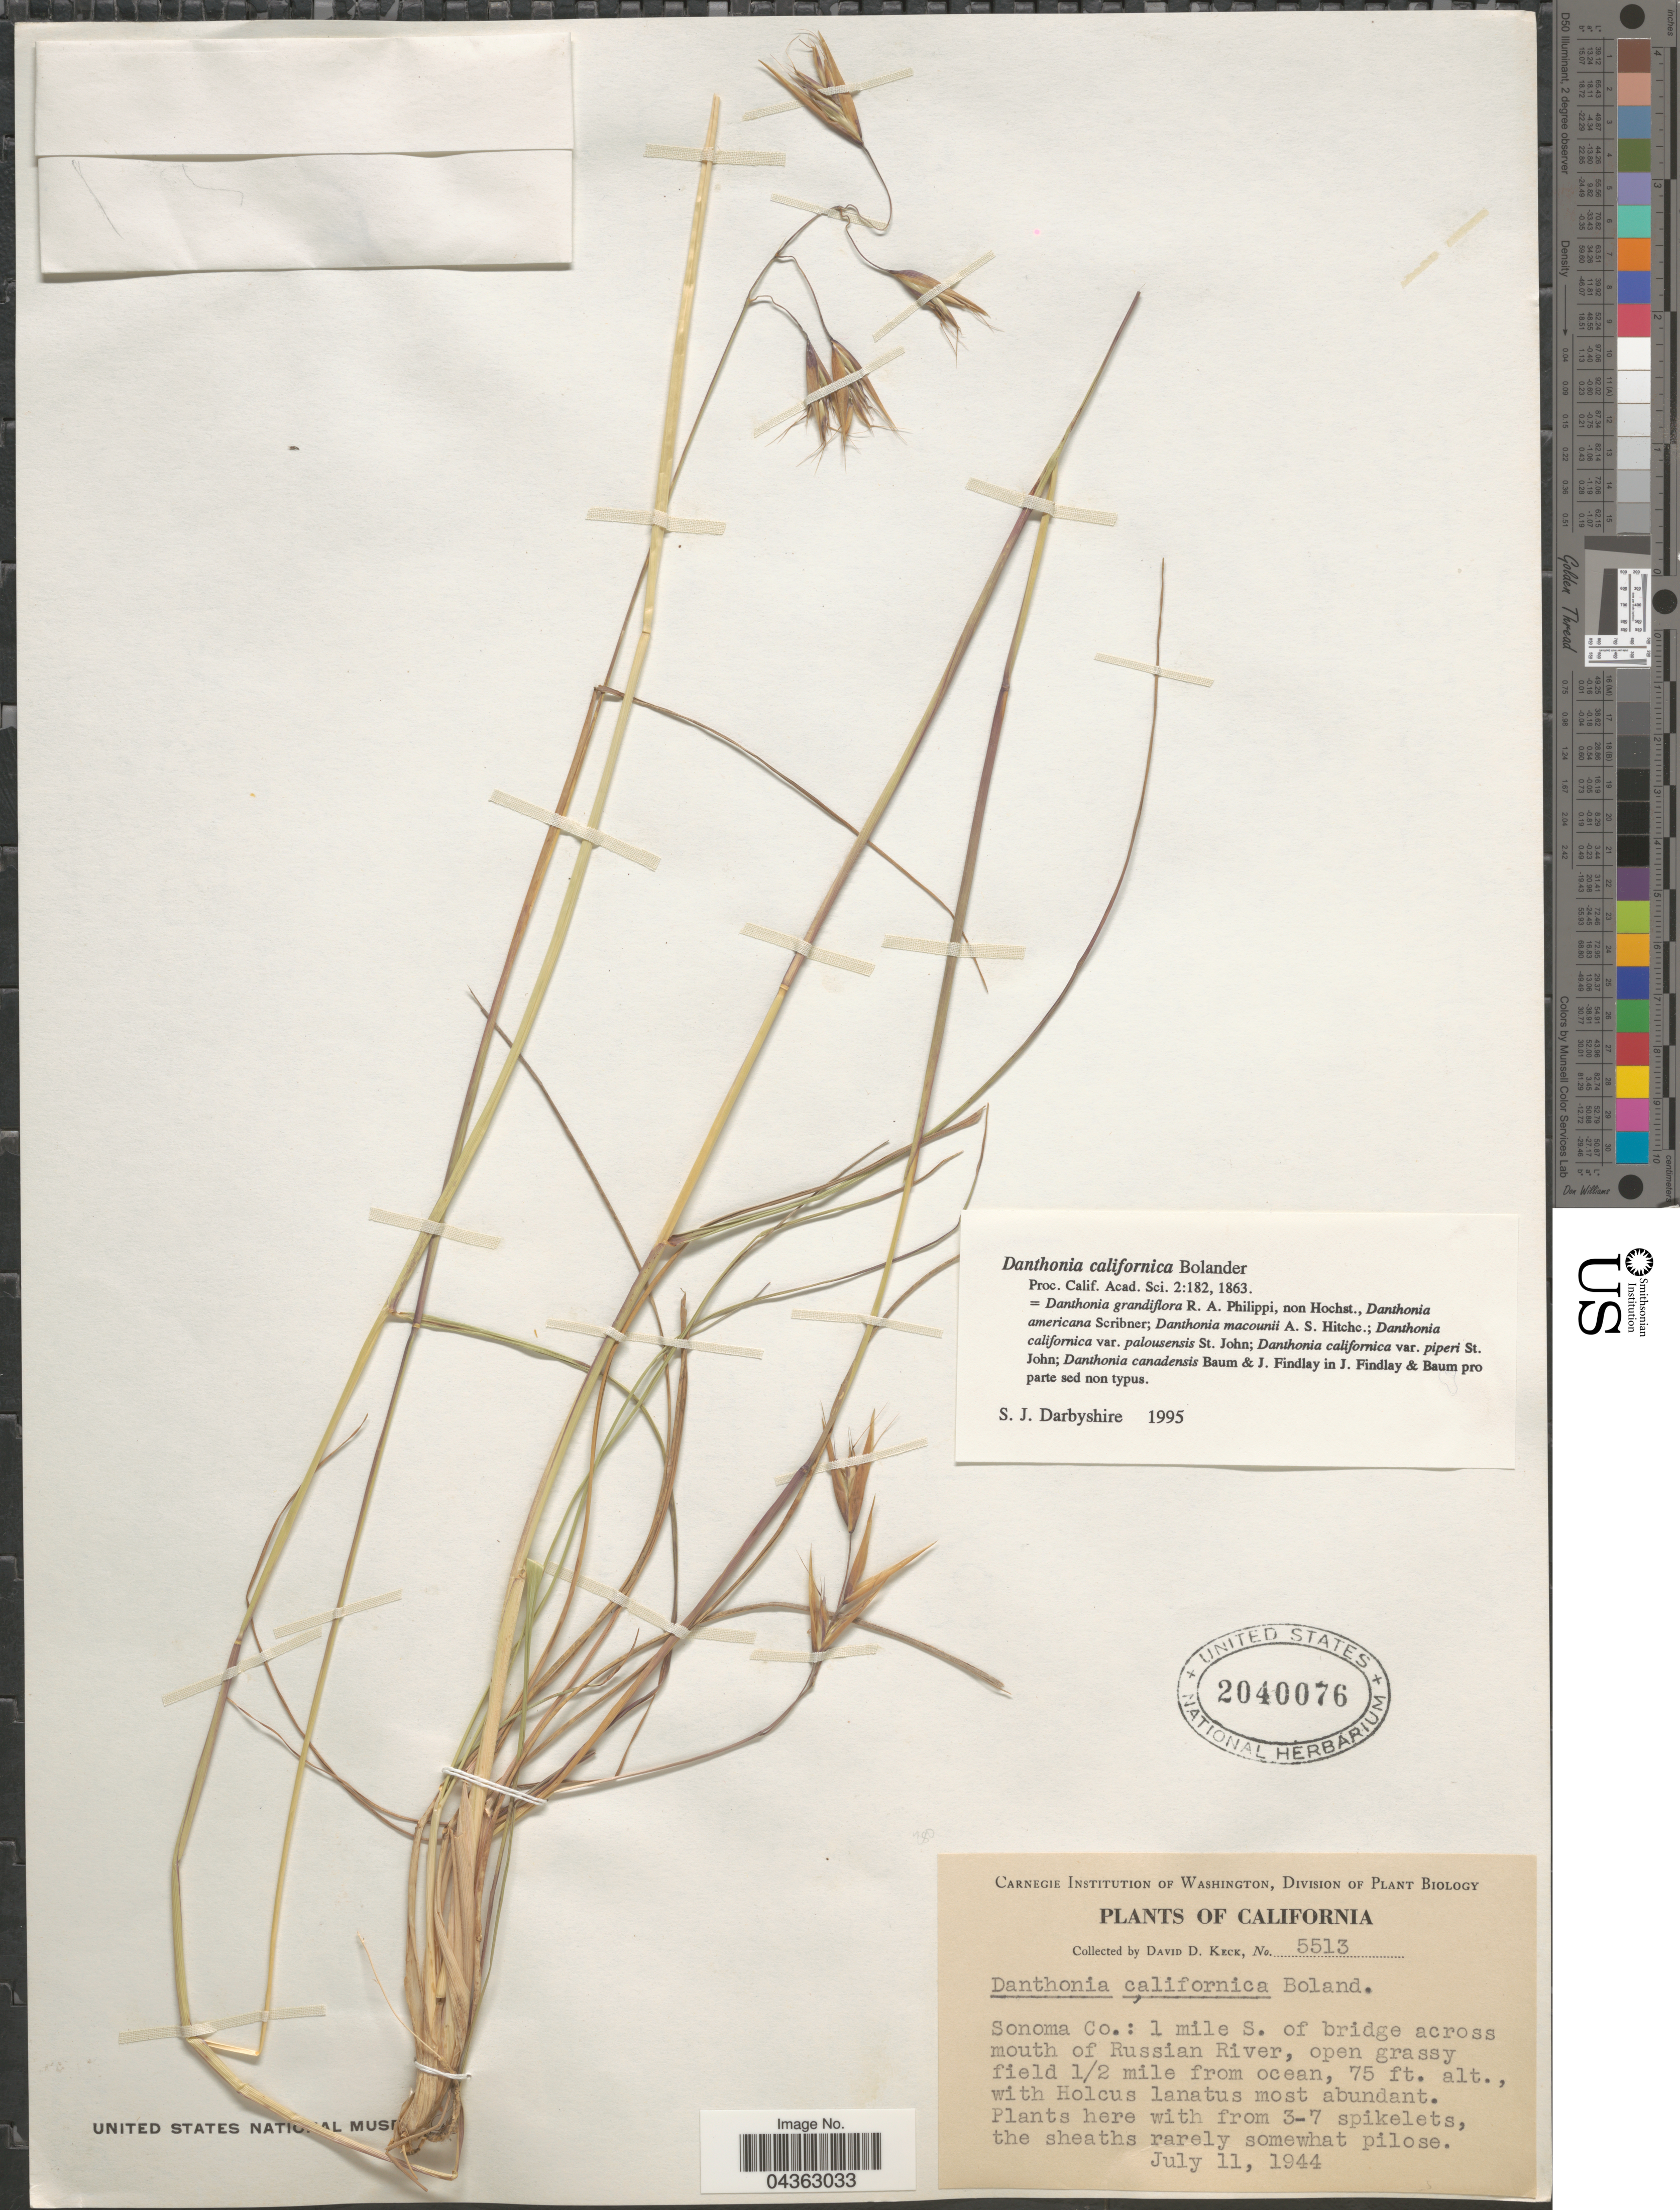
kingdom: Plantae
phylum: Tracheophyta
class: Liliopsida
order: Poales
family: Poaceae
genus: Danthonia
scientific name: Danthonia californica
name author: Bol.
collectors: D. D. Keck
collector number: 5513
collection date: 1944-07-11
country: United States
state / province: California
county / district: Sonoma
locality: Sonoma Co.: 1 mile S. of bridge across mouth of Russian River, open grassy field 1/2 mile from ocean.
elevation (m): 23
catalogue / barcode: US 2040076